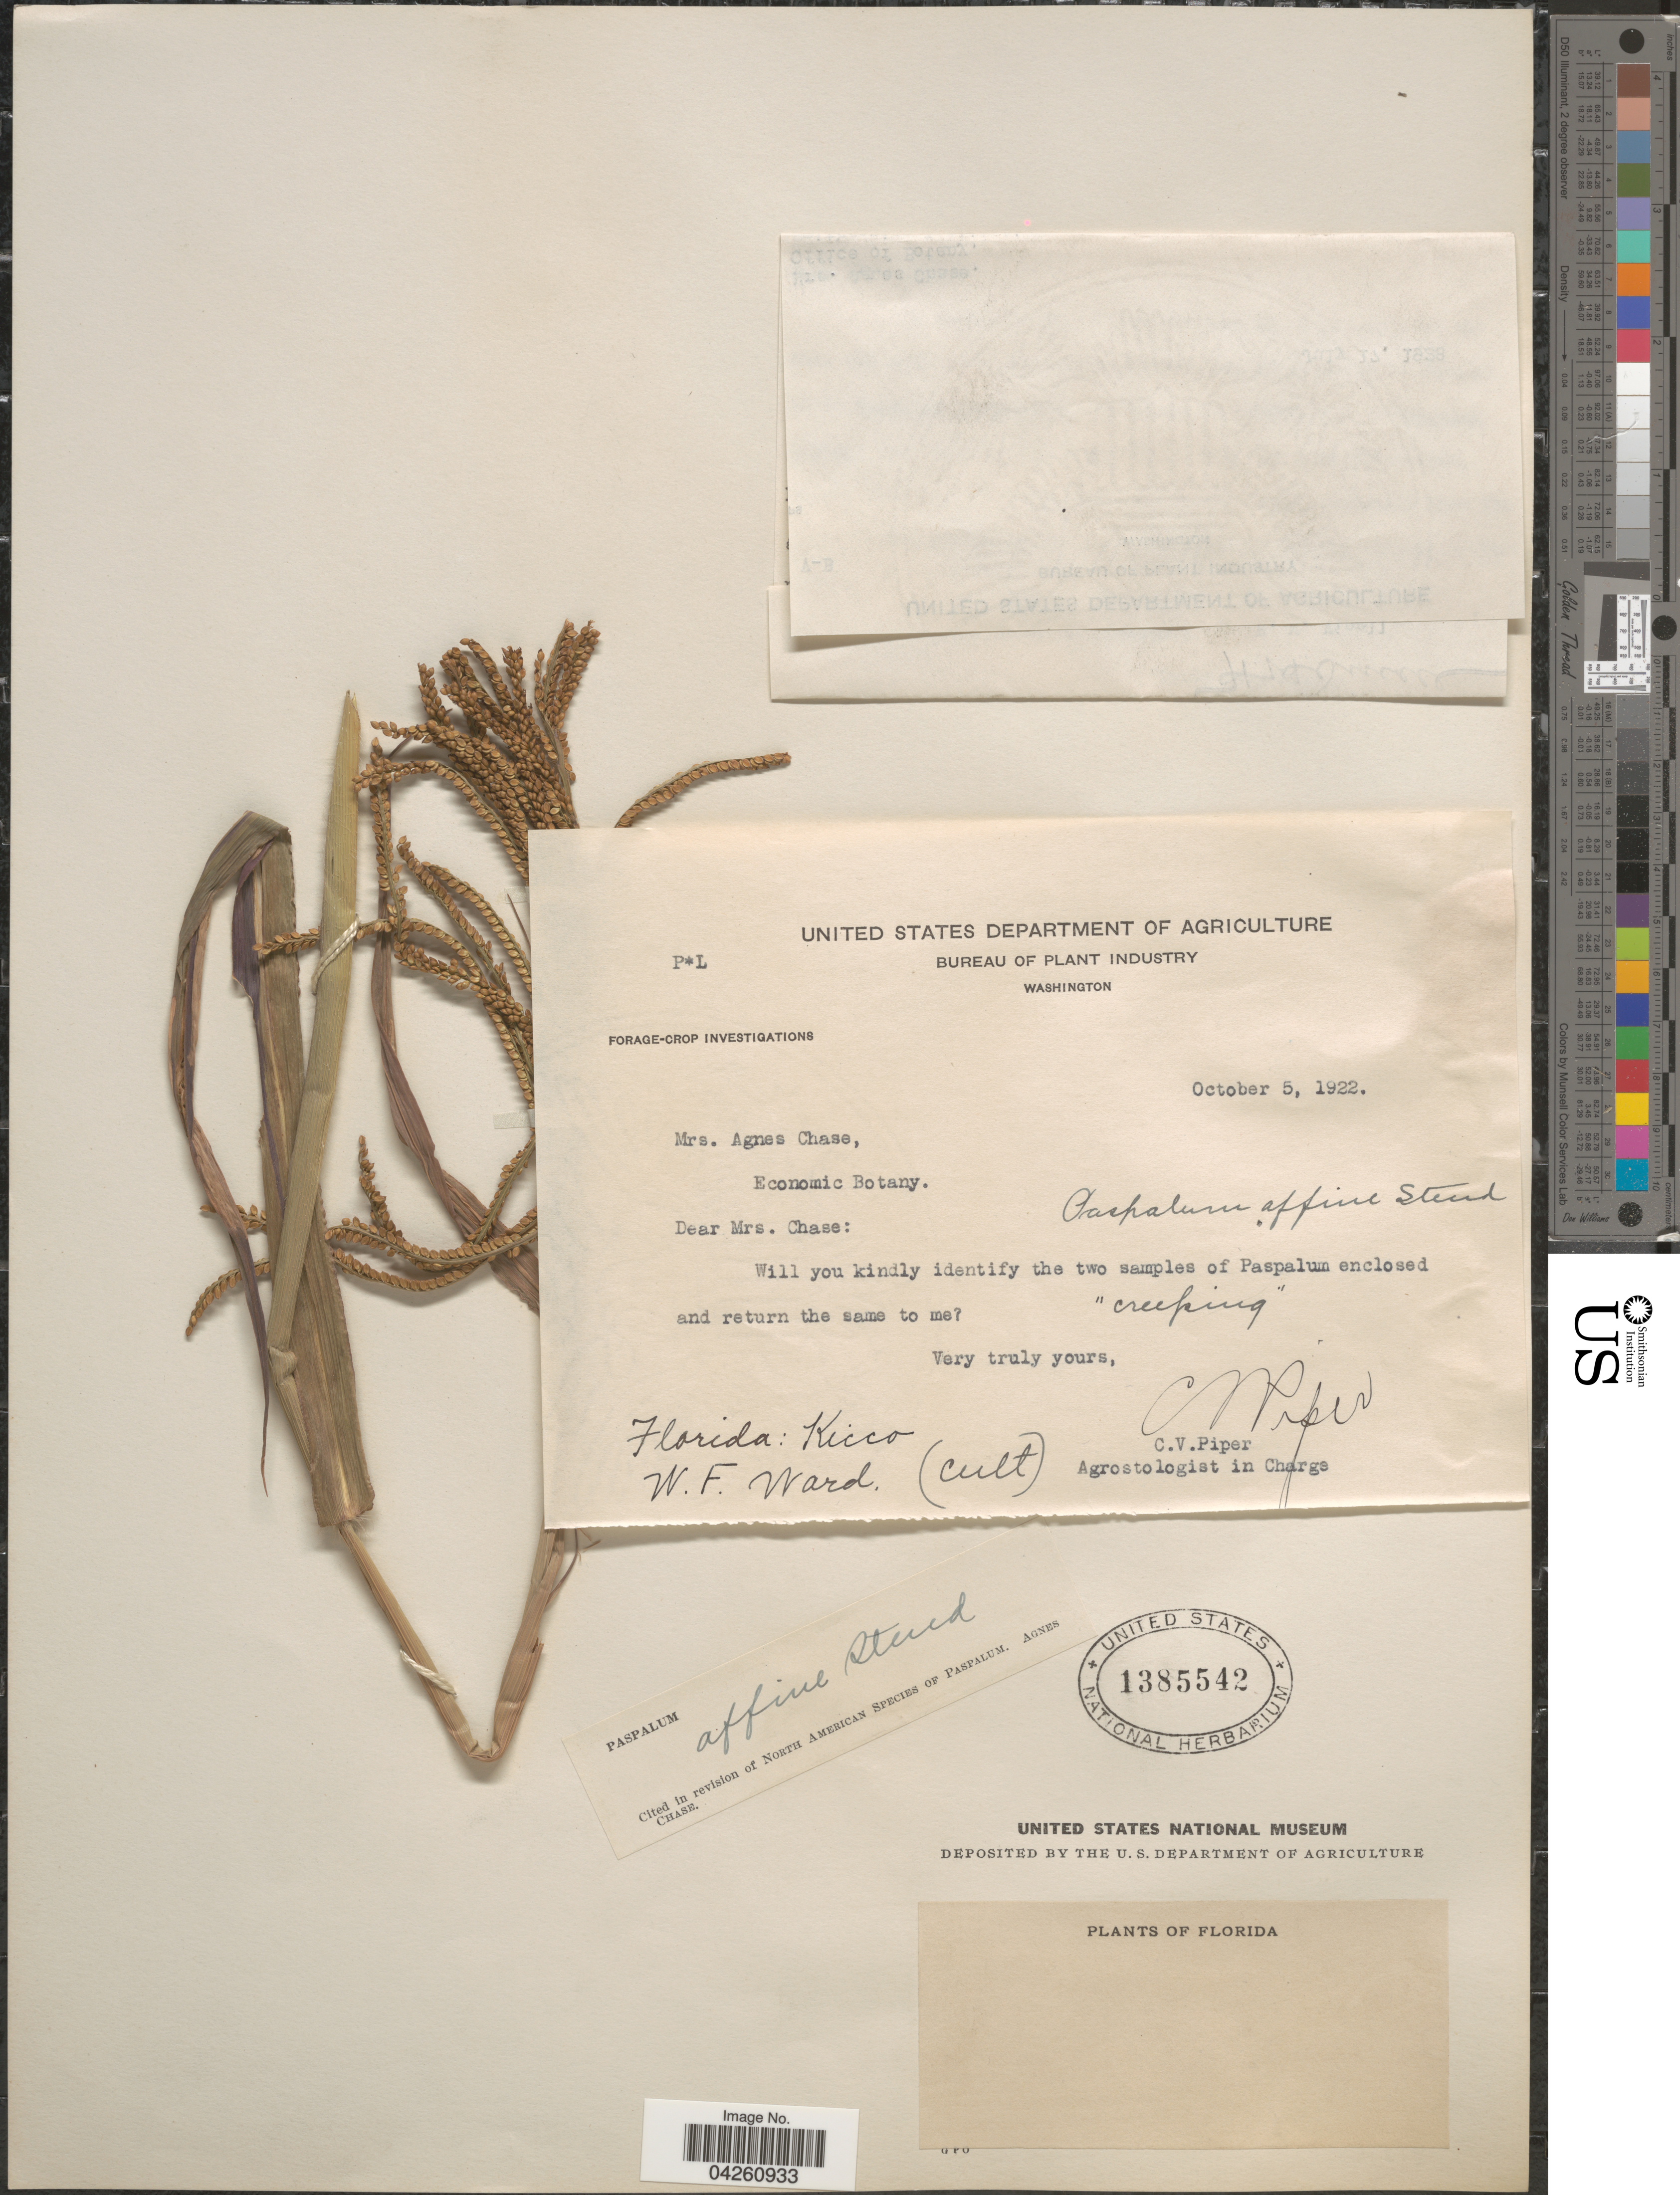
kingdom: Plantae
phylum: Tracheophyta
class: Liliopsida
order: Poales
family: Poaceae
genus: Paspalum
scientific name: Paspalum affine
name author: Steud.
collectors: W. Ward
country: United States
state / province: Florida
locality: Kicco.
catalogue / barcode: US 1385542